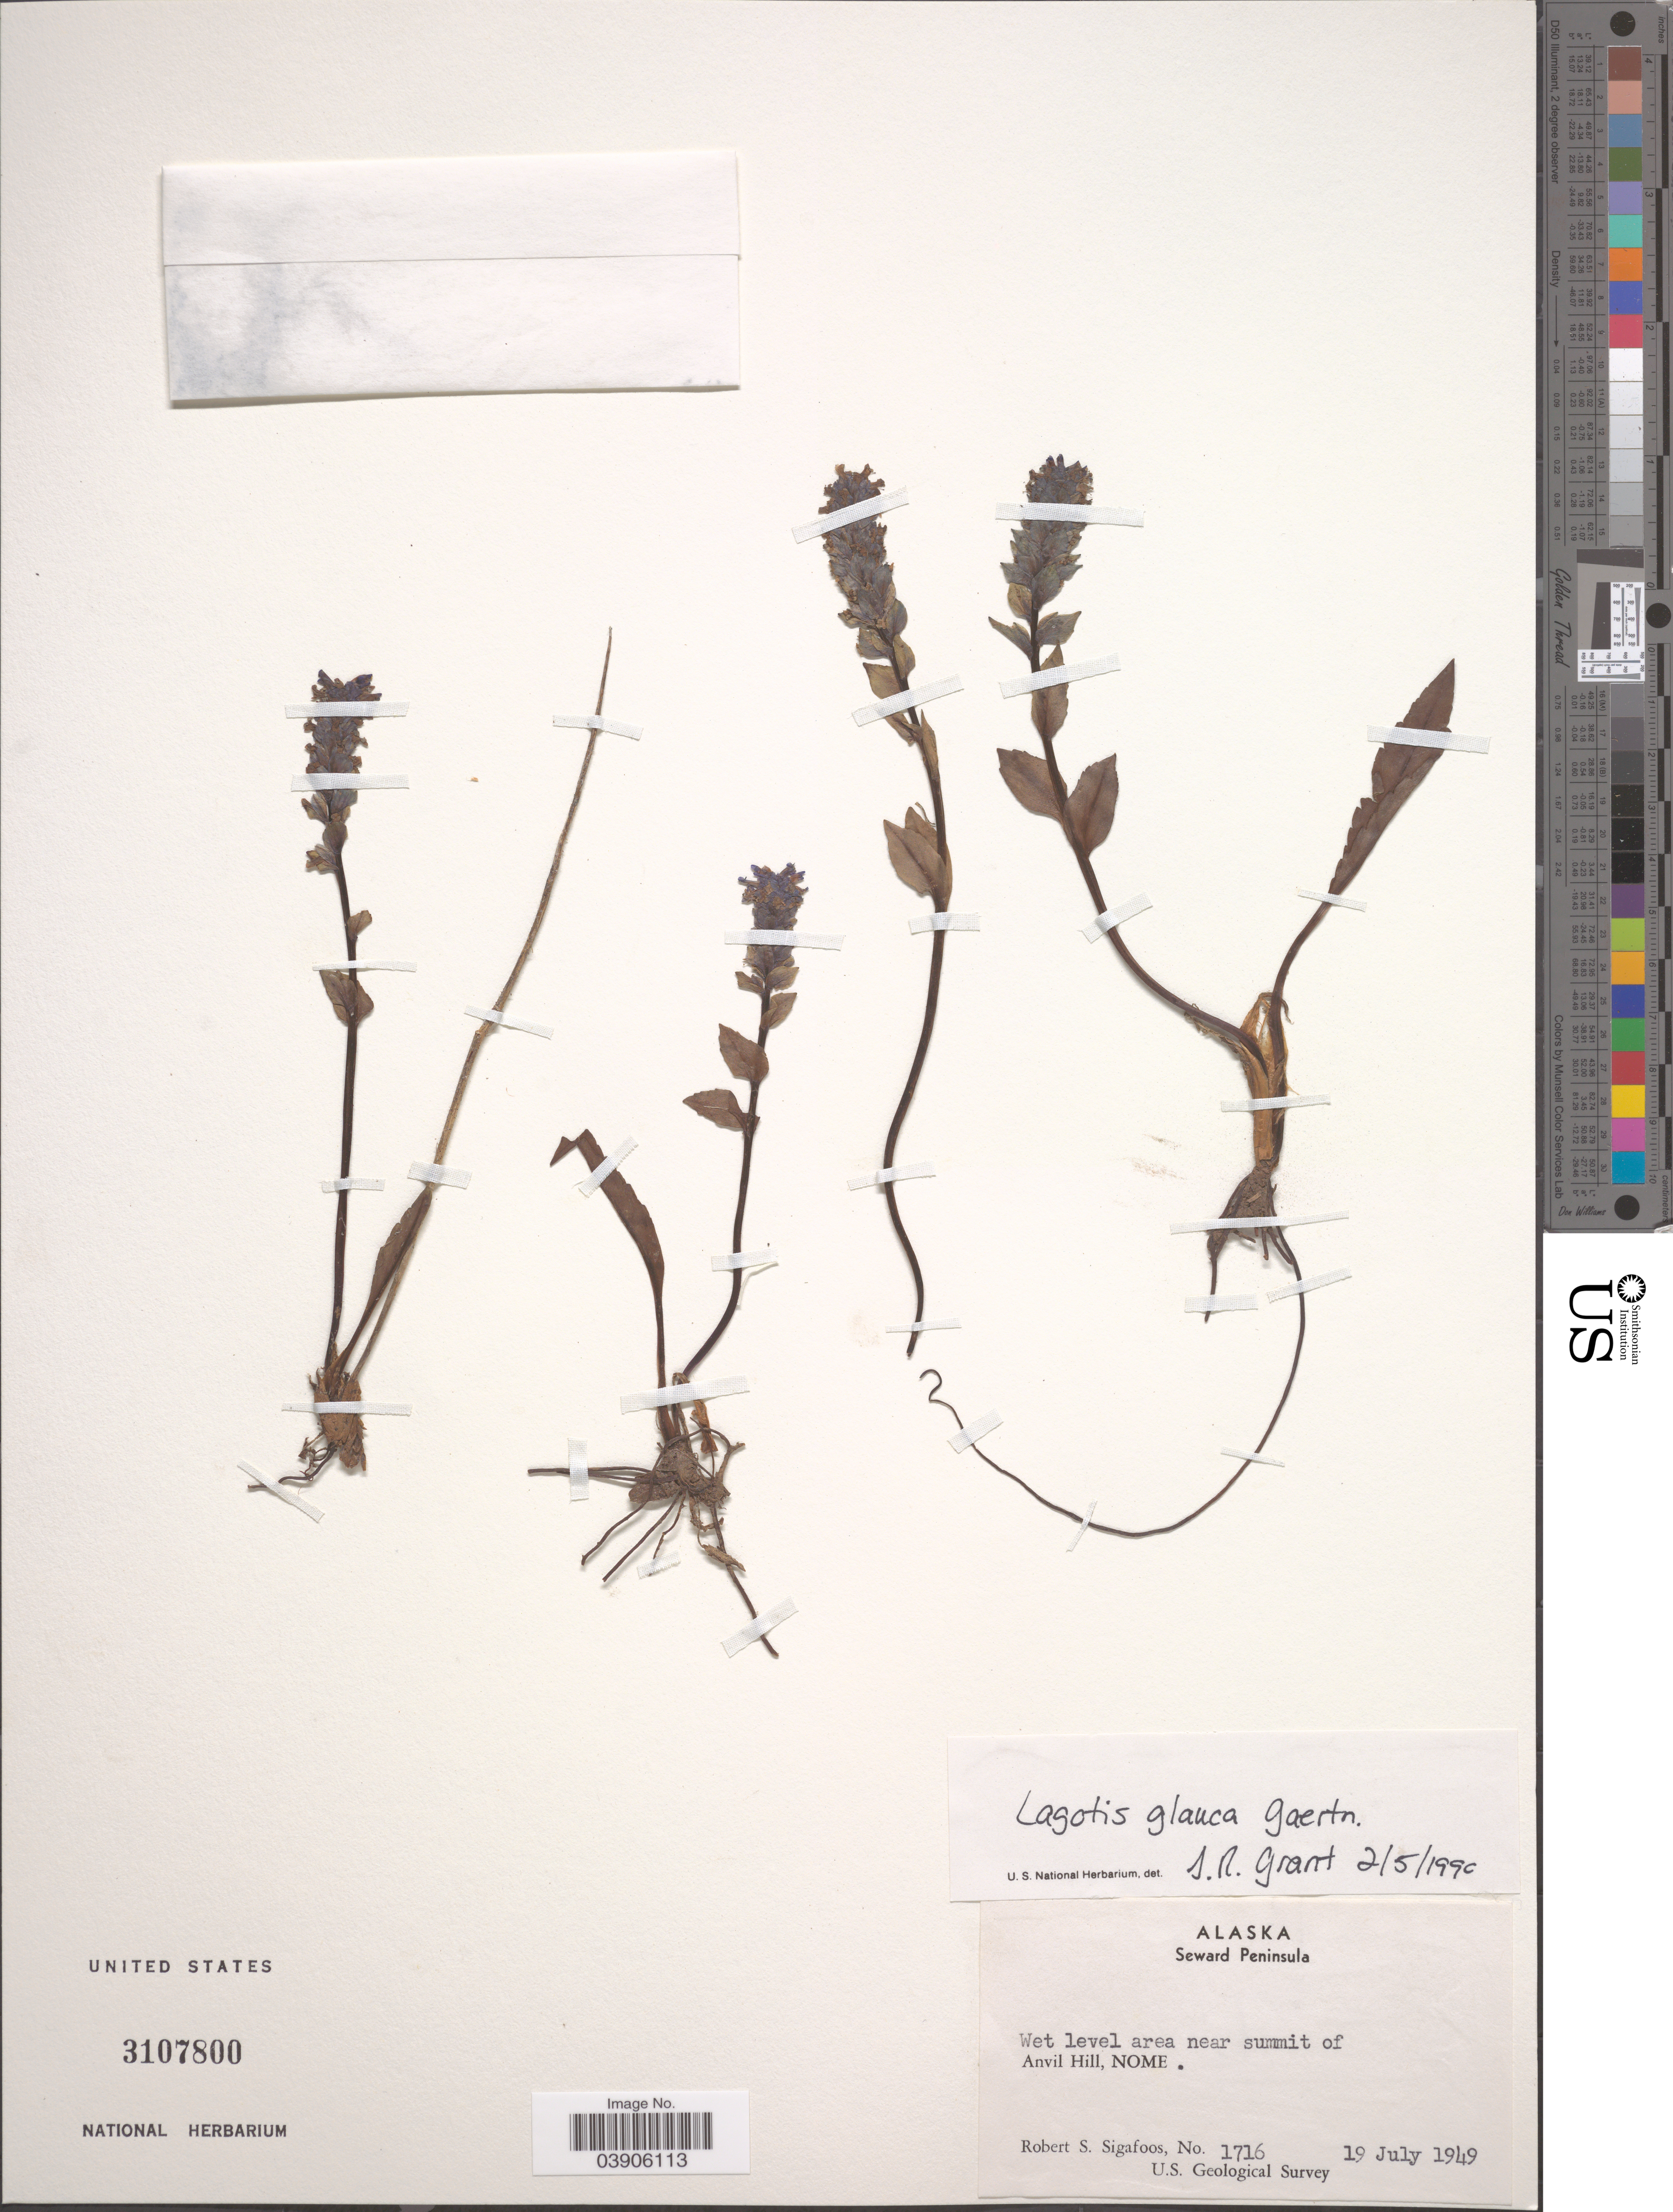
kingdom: Plantae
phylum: Tracheophyta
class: Magnoliopsida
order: Lamiales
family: Plantaginaceae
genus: Lagotis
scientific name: Lagotis glauca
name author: Gaertn.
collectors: R. Sigafoos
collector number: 1716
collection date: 1949-07-19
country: United States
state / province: Alaska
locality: Seward Peninsula. Wet level area near summit of Anvil Hill, Nome.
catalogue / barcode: US 3107800